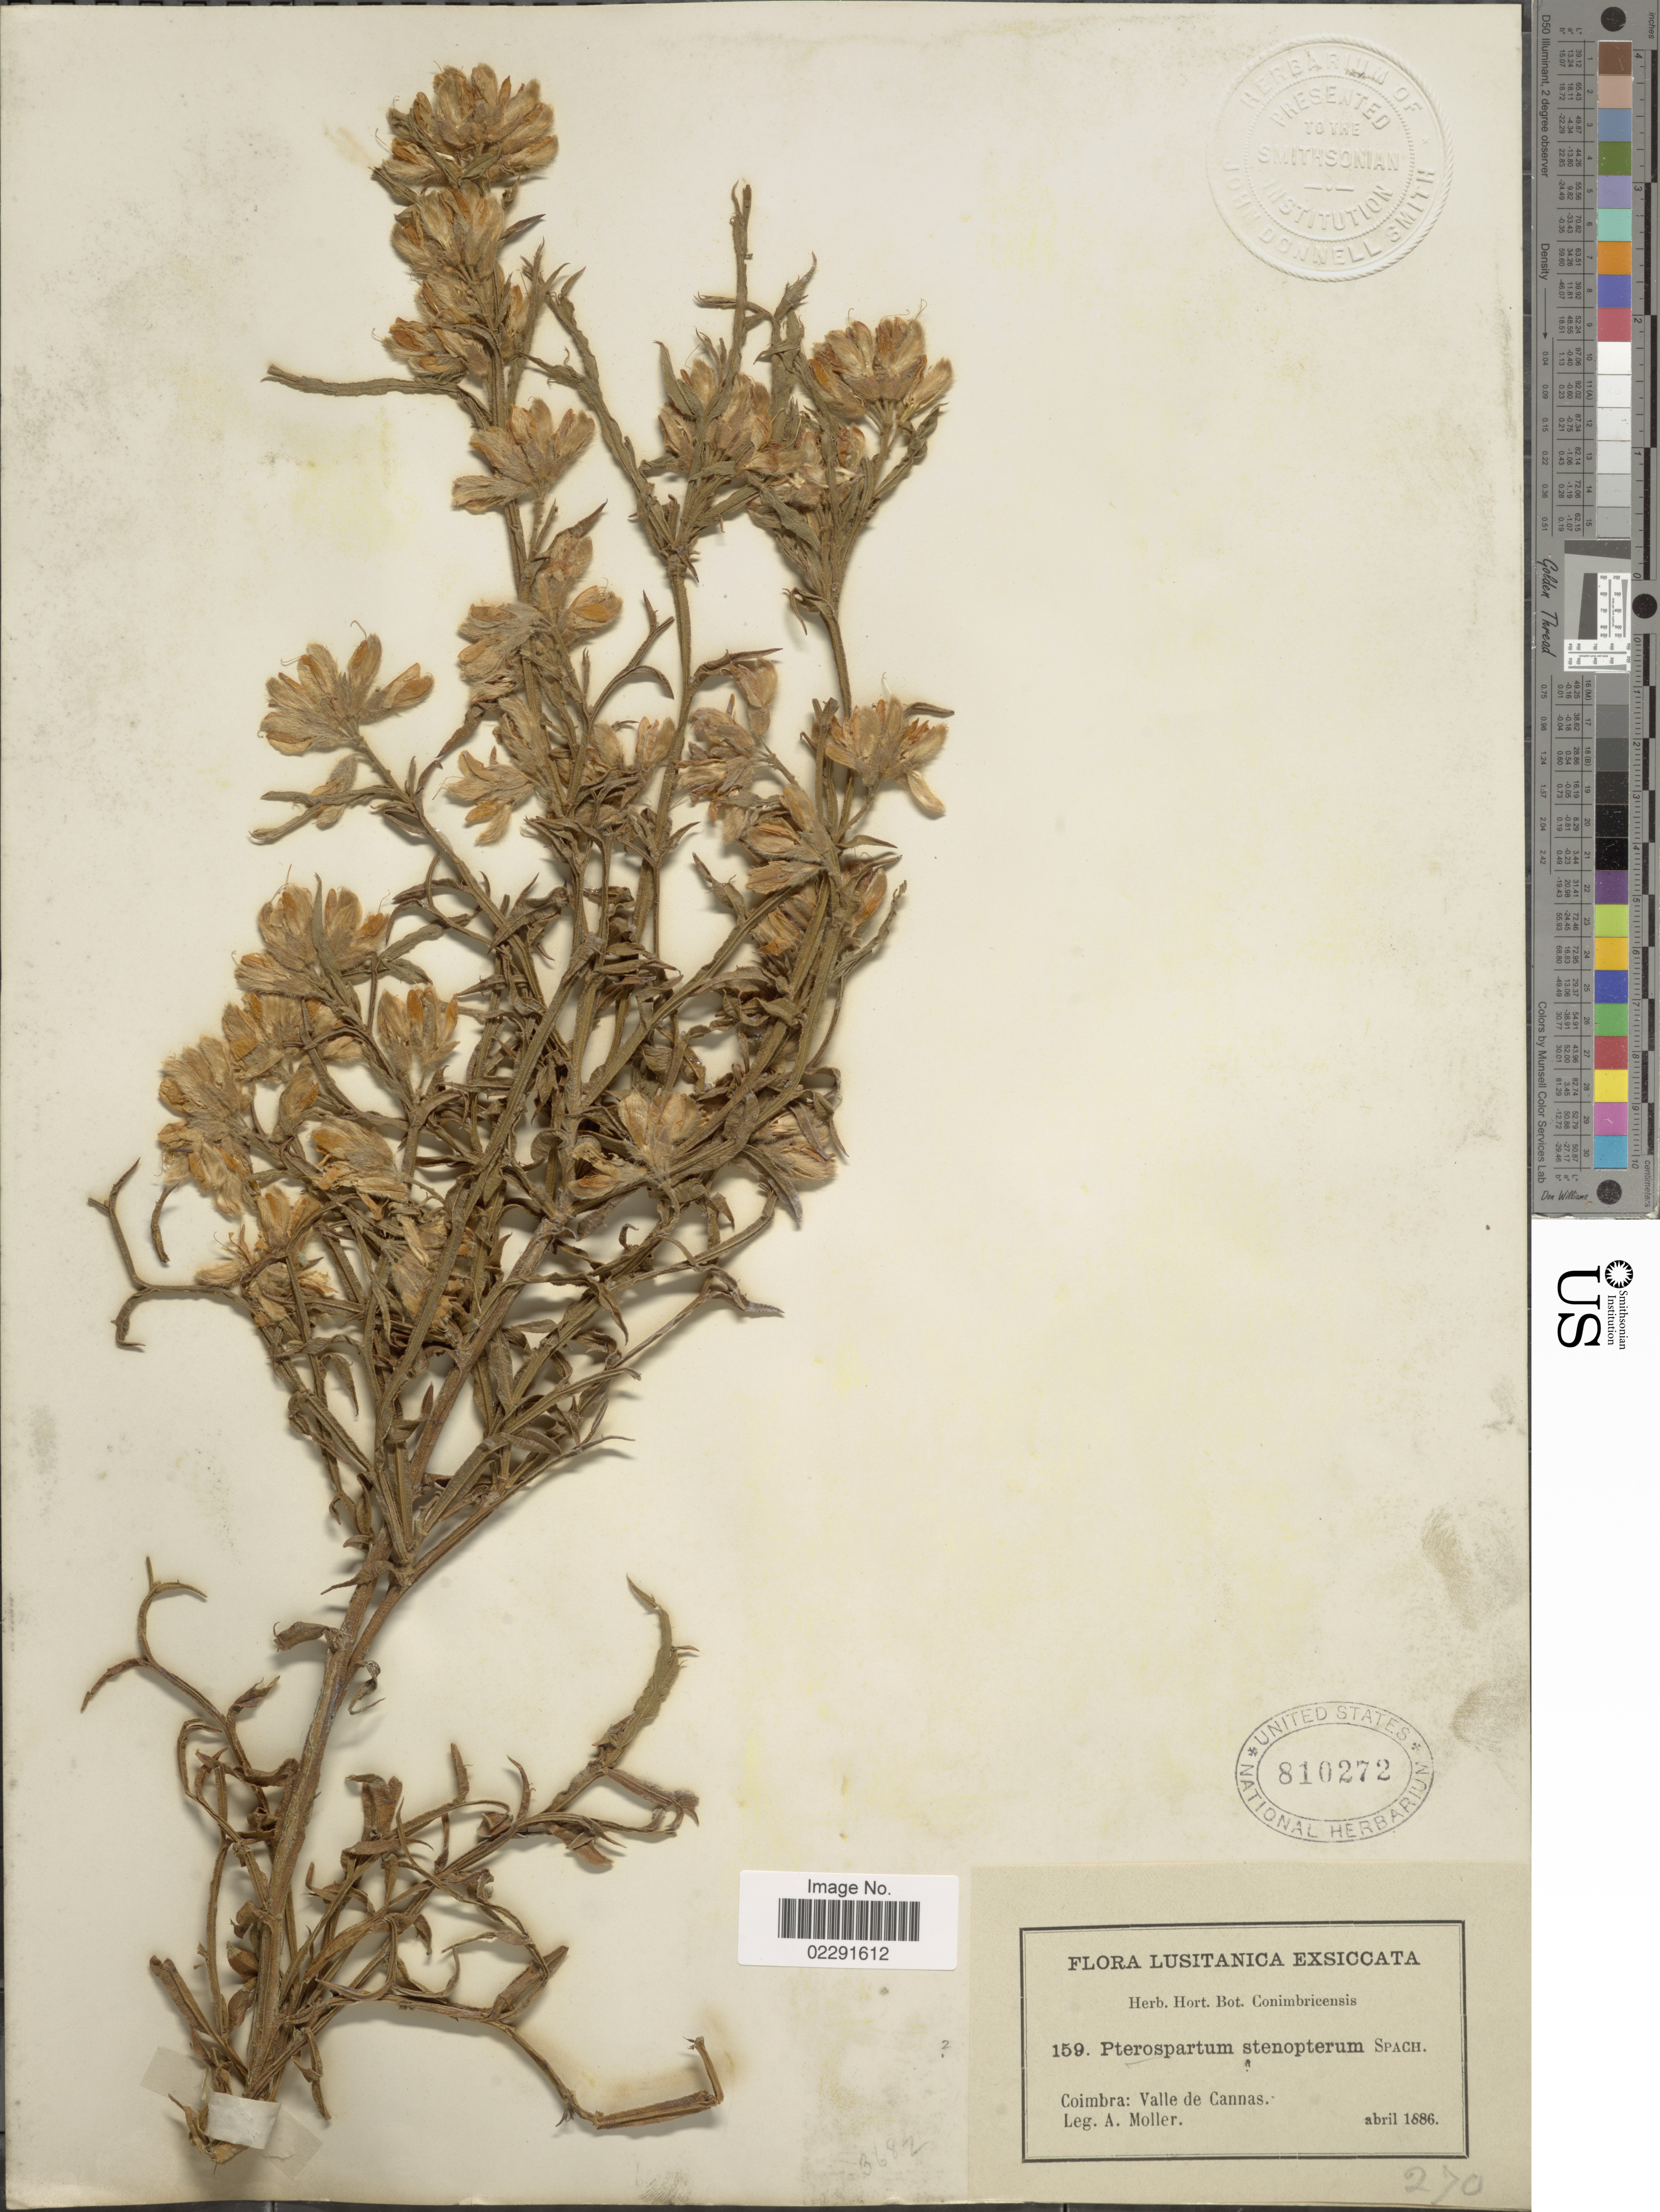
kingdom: Plantae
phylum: Tracheophyta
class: Magnoliopsida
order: Fabales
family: Fabaceae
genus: Genista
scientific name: Genista tridentata subsp. stenoptera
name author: (Spach) Greuter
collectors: A. Moller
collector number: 159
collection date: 1886-04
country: Portugal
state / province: Coimbra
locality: Valle de Cannas.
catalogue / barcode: US 810272